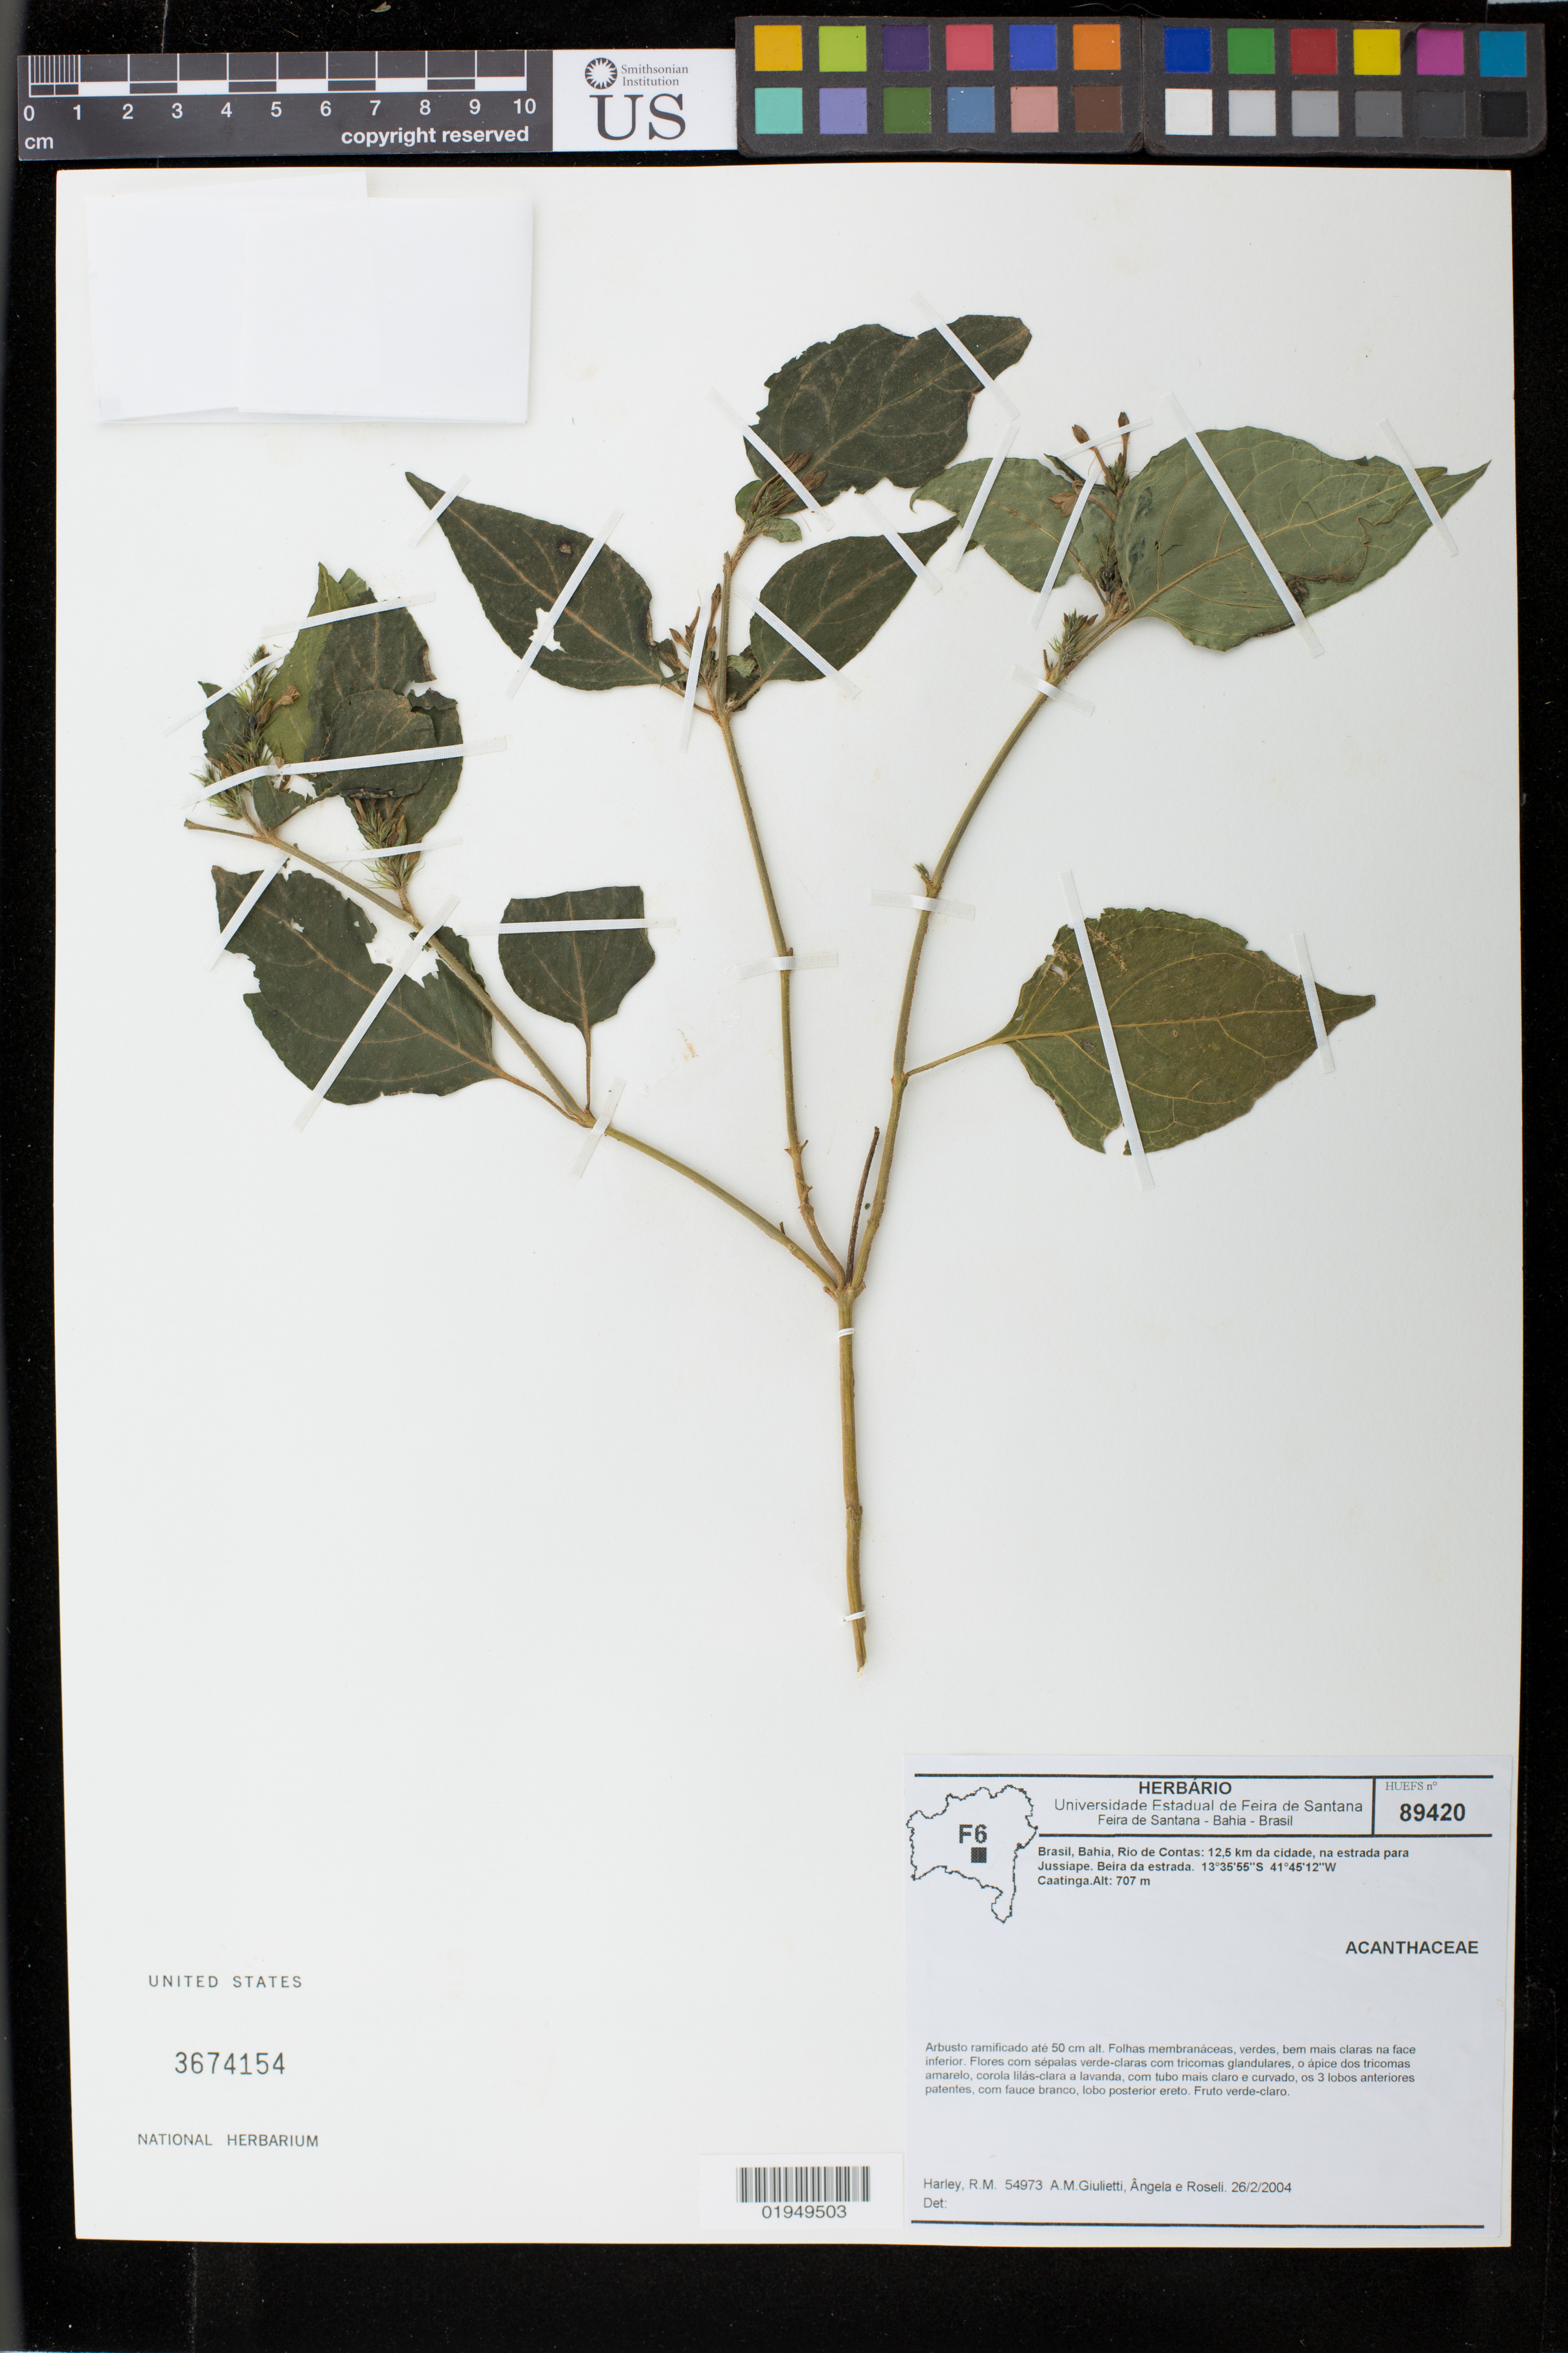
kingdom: Plantae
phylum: Tracheophyta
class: Magnoliopsida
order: Lamiales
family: Acanthaceae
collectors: R. M. Harley, A. Giulietti, Angela & Roseli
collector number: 54973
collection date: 2004-02-26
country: Brazil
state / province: Bahia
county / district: Rio de Contas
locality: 12,5 km da cidade, na estrada para Jussiape.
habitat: Beira da estrada. Caatinga.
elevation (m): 707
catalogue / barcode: US 3674154